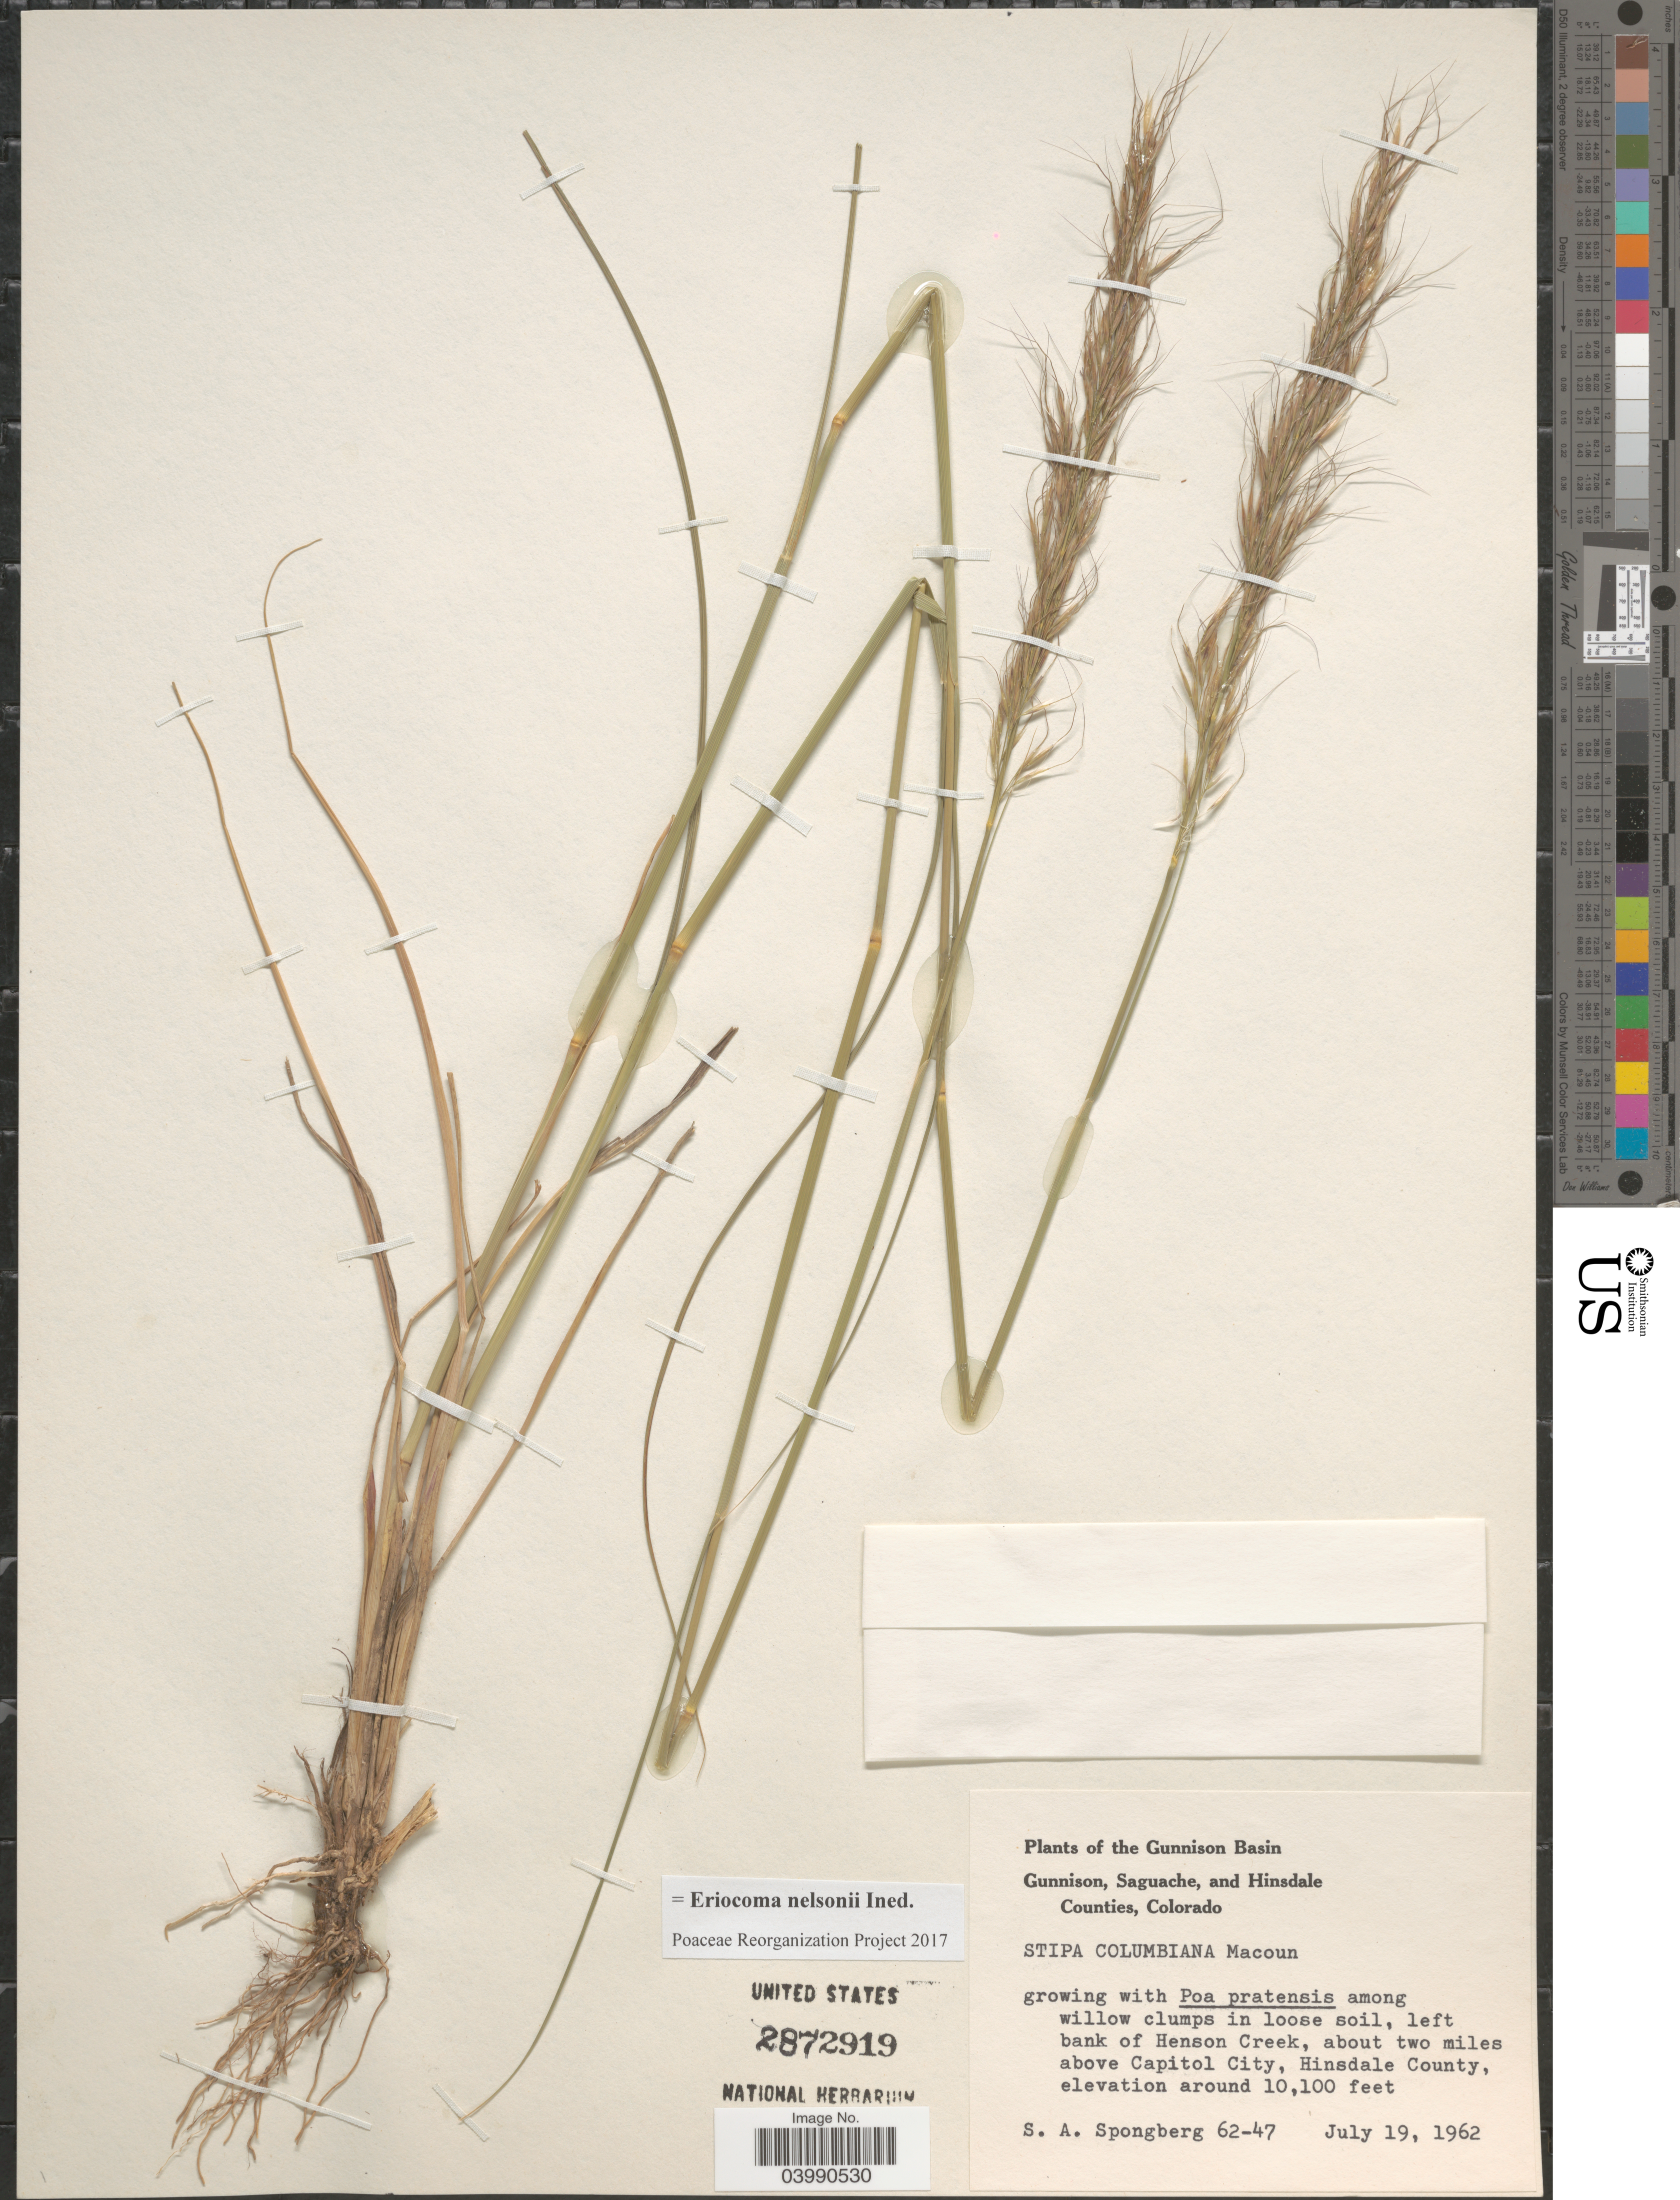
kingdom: Plantae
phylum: Tracheophyta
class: Liliopsida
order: Poales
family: Poaceae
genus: Eriocoma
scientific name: Eriocoma nelsonii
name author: (Scribn.) Romasch.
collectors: S. A.Spongberg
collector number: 62-47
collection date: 1962-07-19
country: United States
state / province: Colorado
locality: The Gunnison Basin. Left bank of Henson Creek, about two miles above Capitol City, Hinsdale County.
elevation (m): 3078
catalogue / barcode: US 2872919